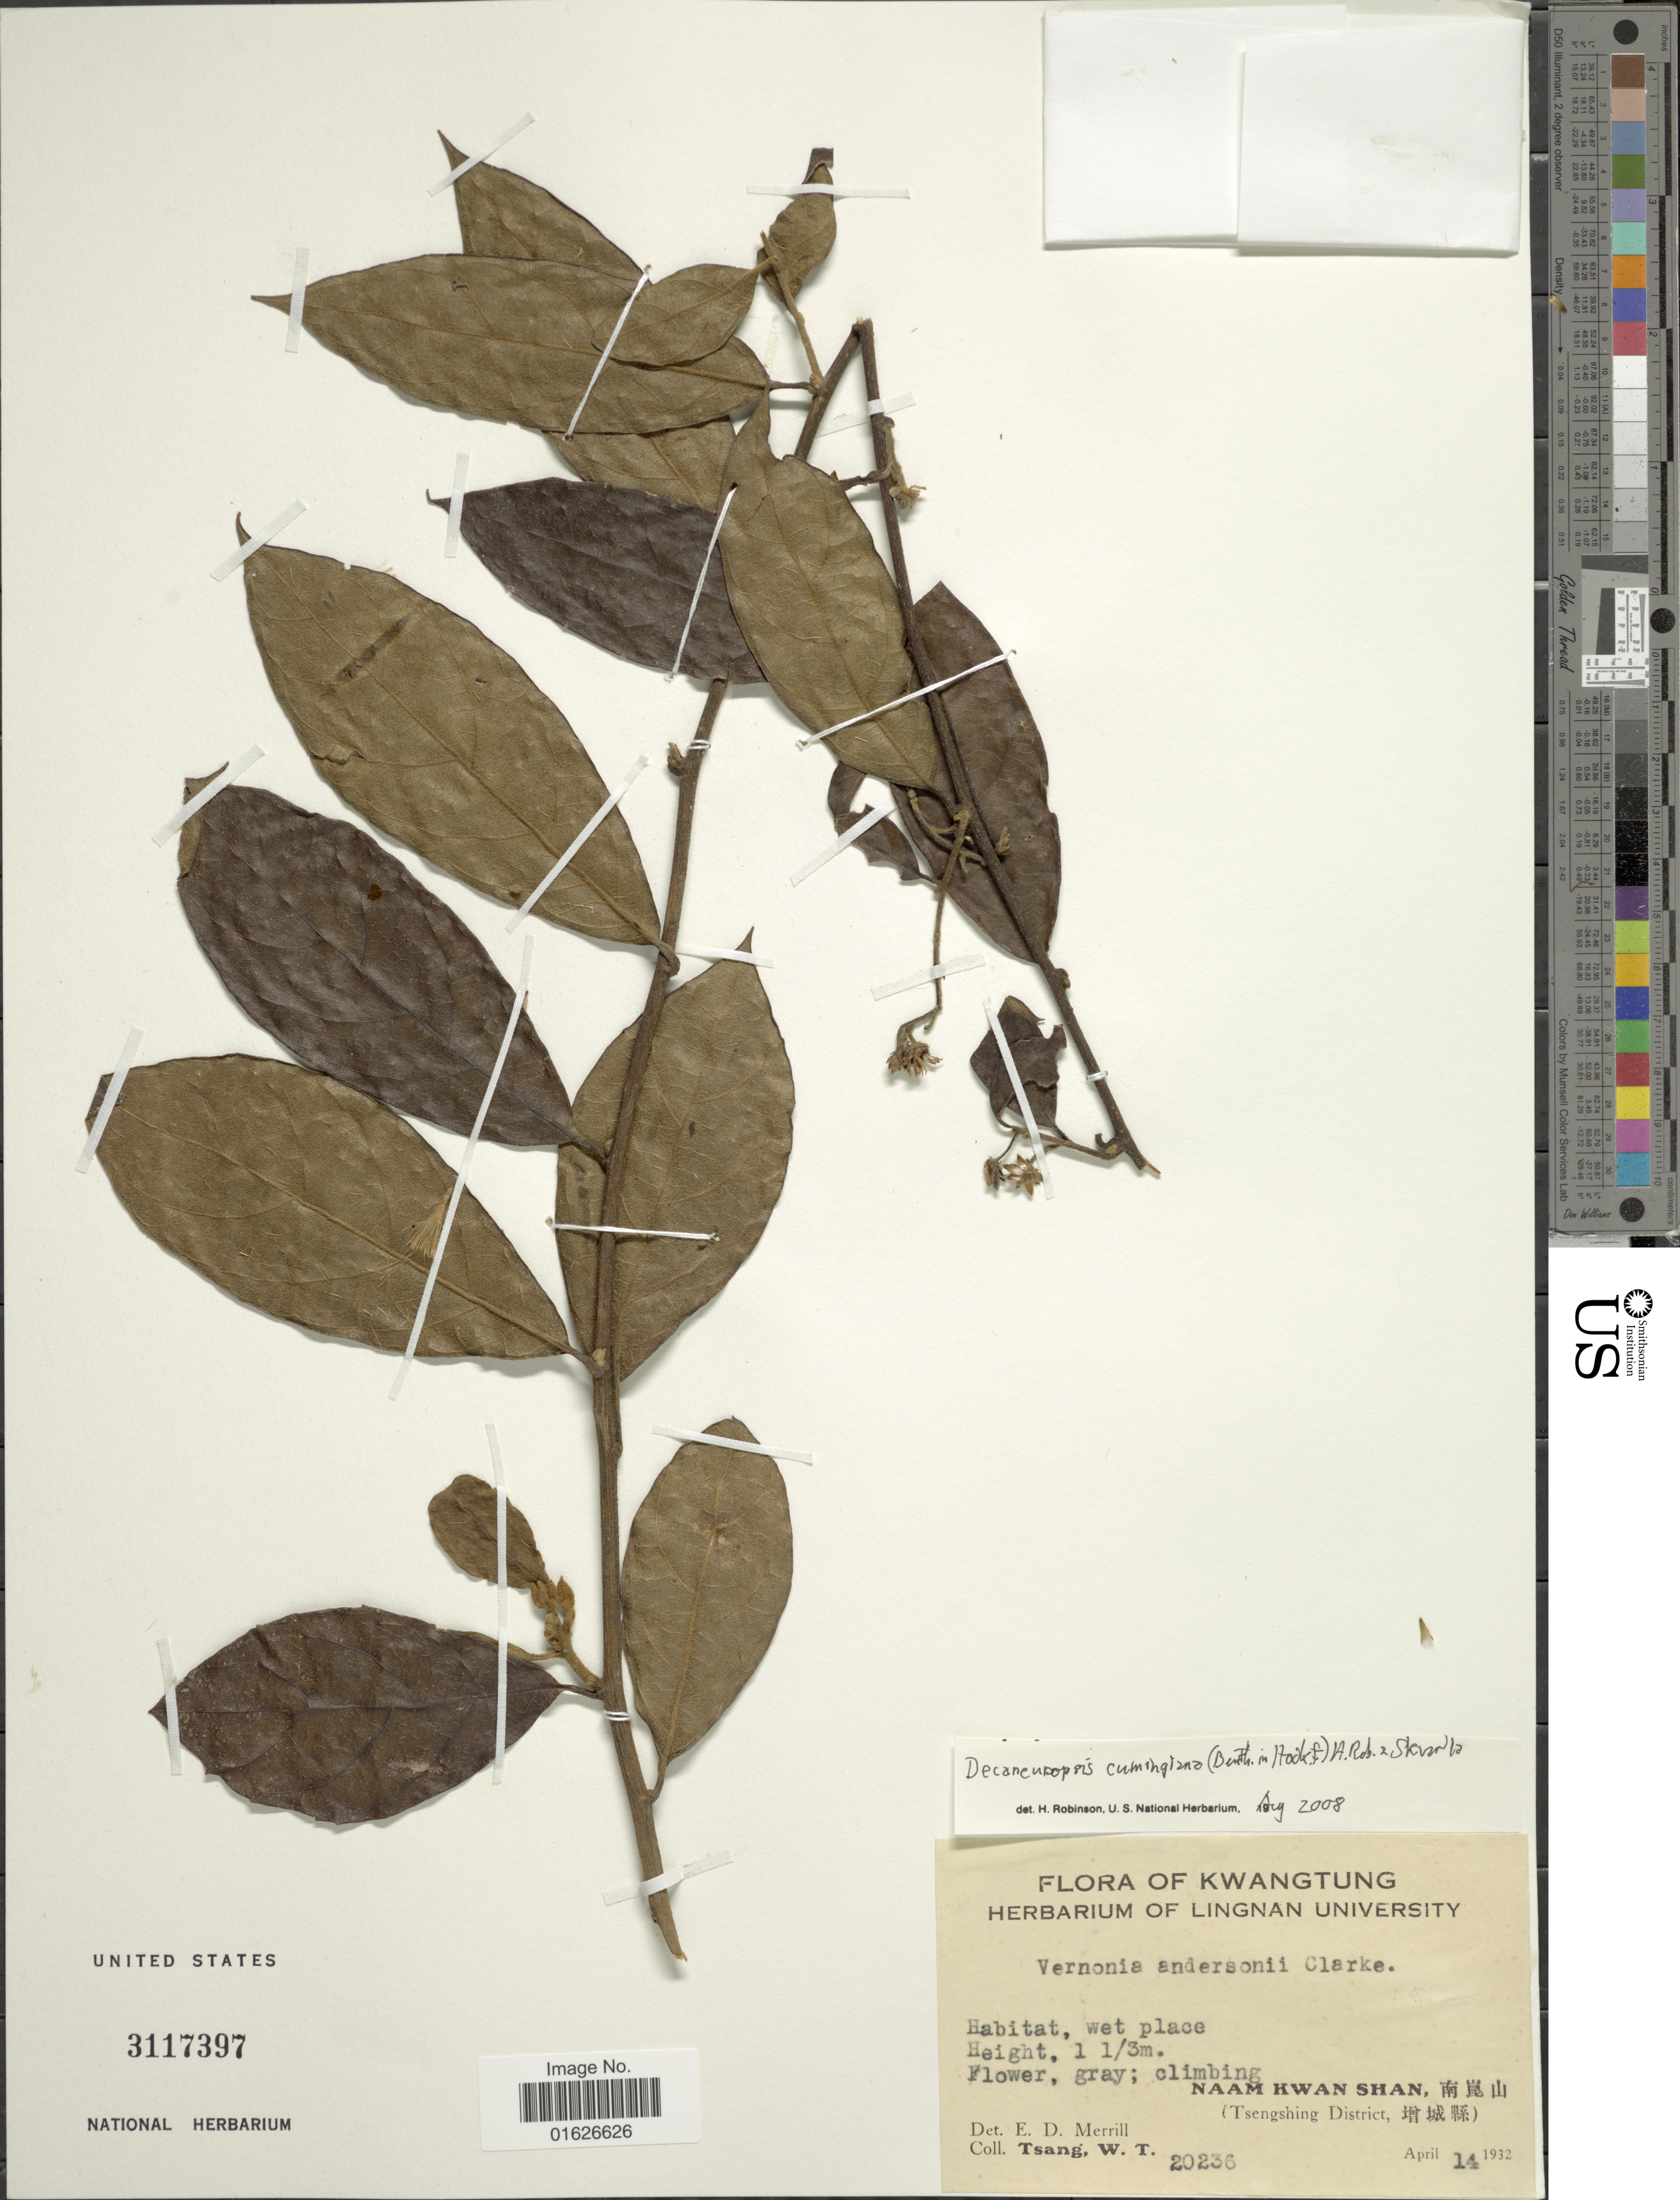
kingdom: Plantae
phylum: Tracheophyta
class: Magnoliopsida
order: Asterales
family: Asteraceae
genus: Decaneuropsis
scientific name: Decaneuropsis cumingiana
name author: (Benth.) H. Rob. & Skvarla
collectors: W. T. Tsang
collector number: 20236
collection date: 1932-04-14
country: China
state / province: Guangdong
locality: Kwatung,Naam Kwan Shan, ( Tsengshing, District, )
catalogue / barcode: US 3117397